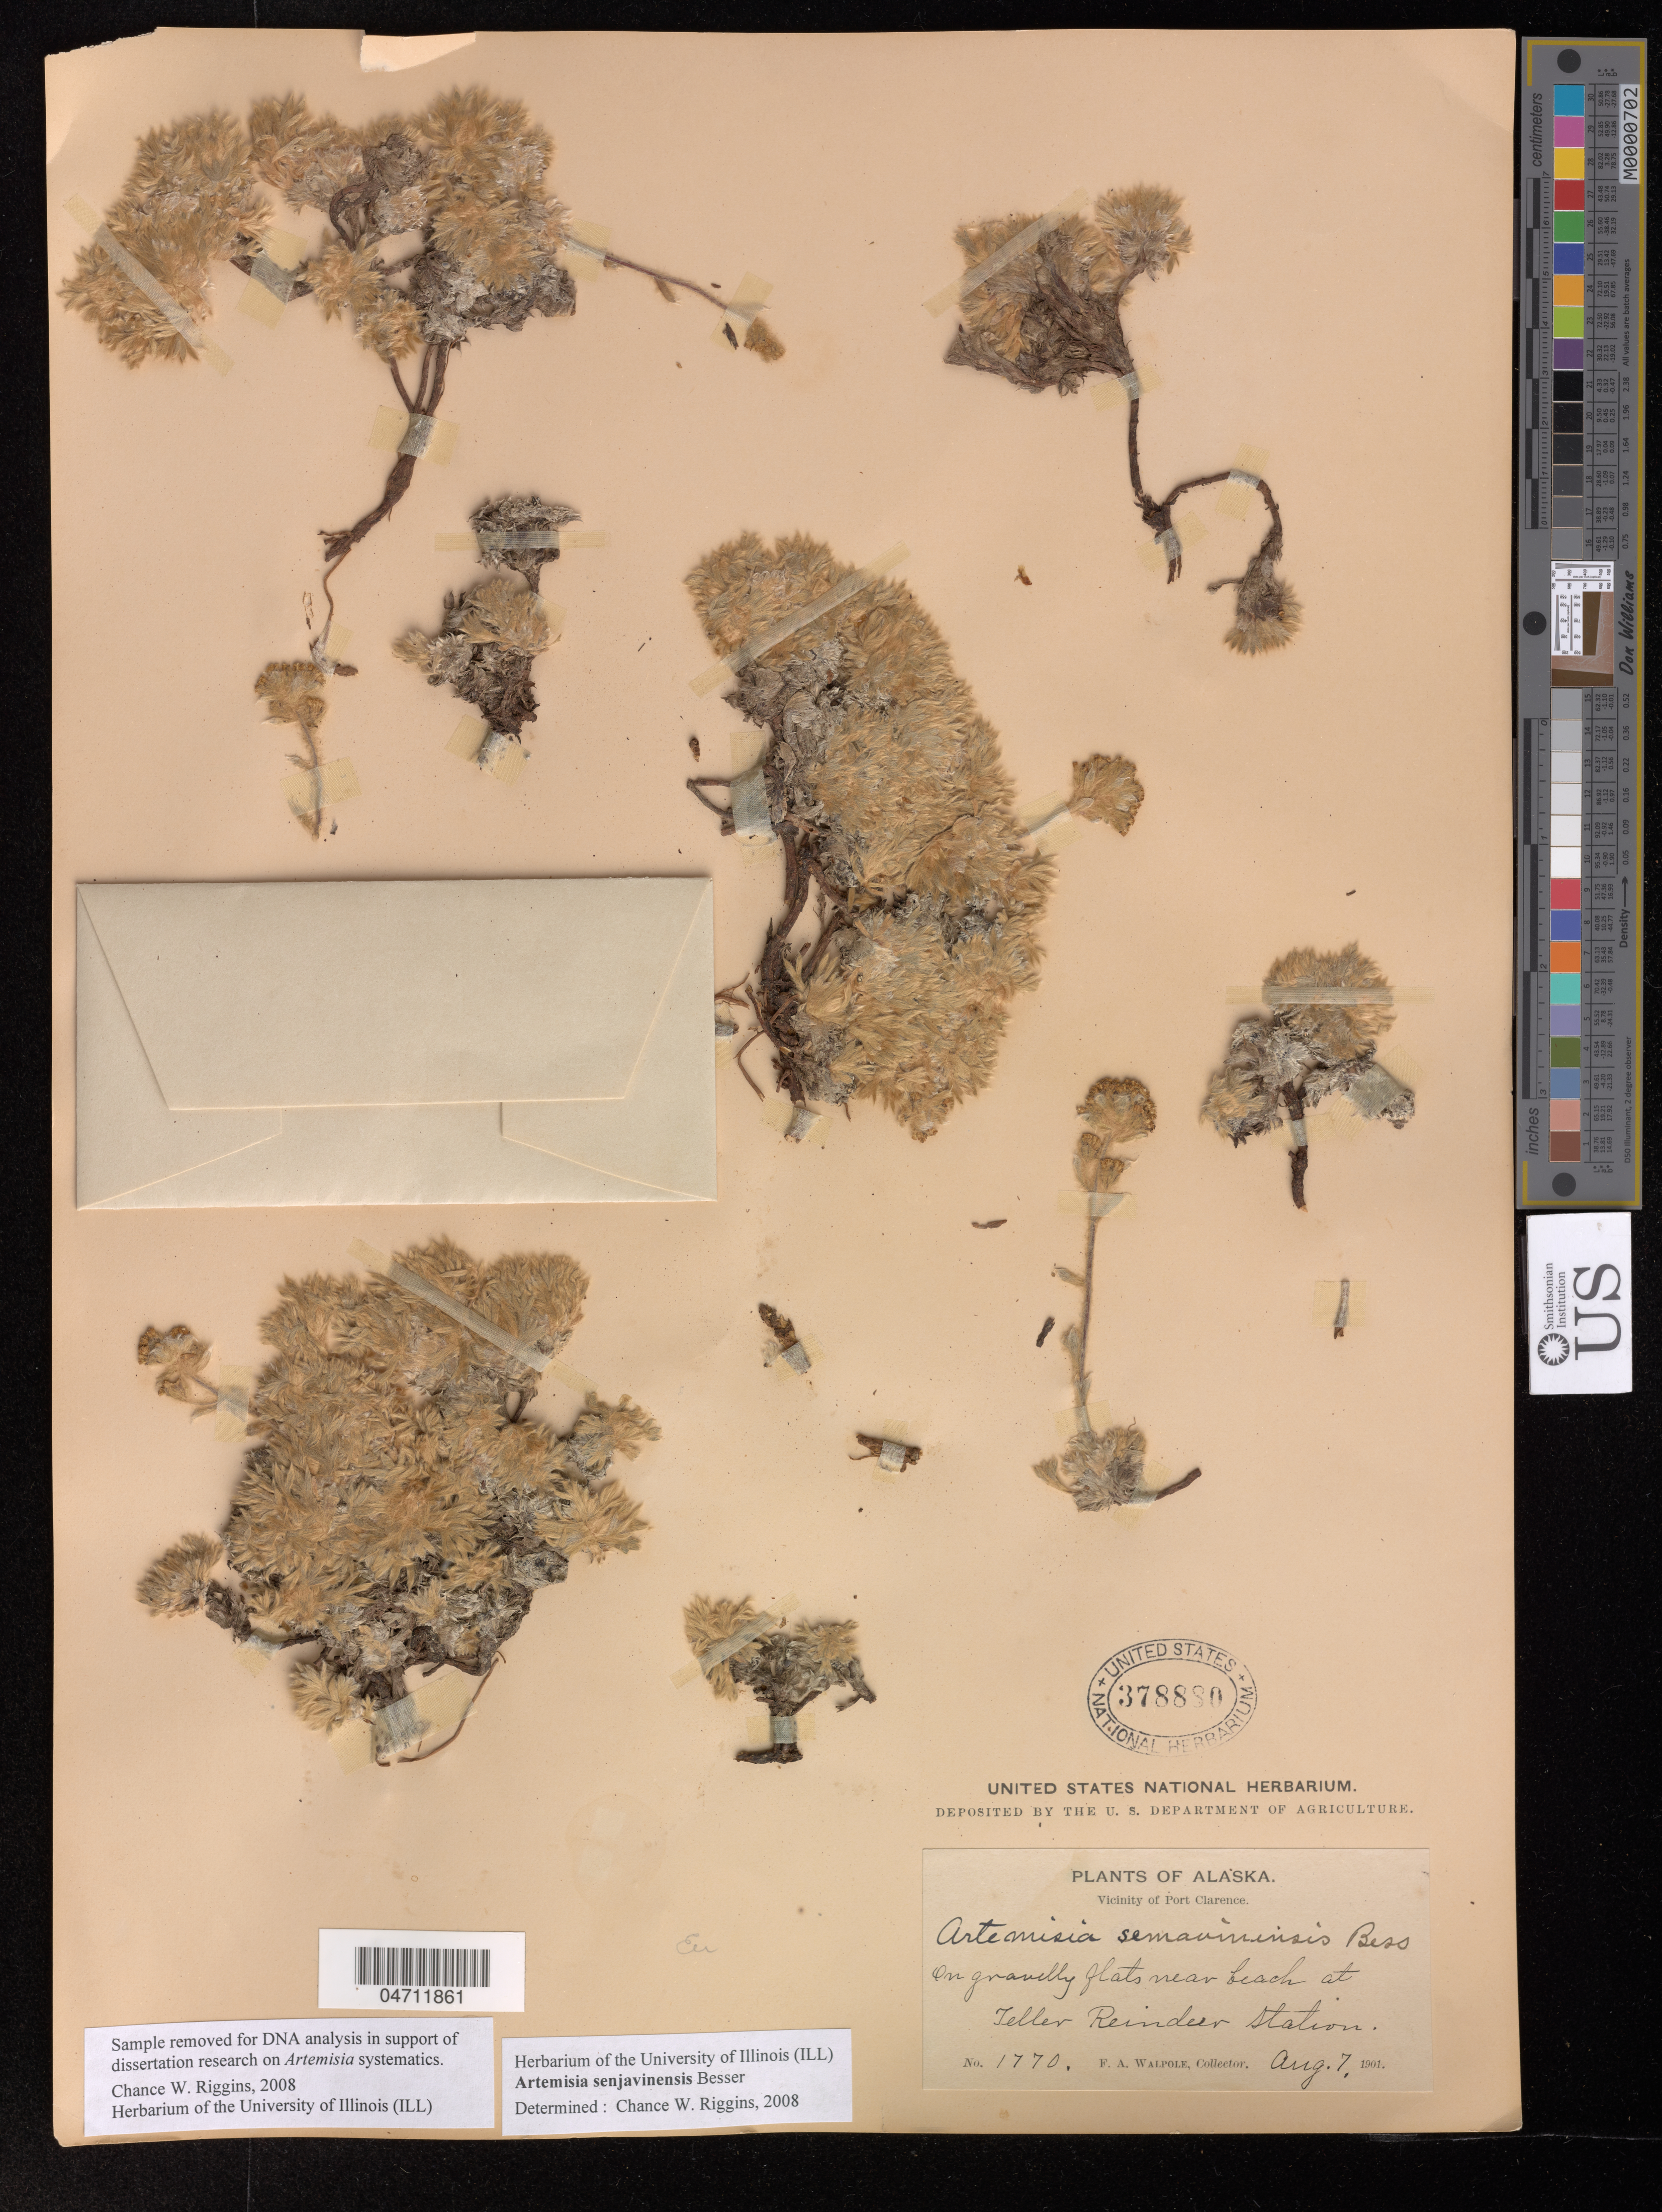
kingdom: Plantae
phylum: Tracheophyta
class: Magnoliopsida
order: Asterales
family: Asteraceae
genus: Artemisia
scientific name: Artemisia senjavinensis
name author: Besser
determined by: Riggins, Chance W.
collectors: F. Walpole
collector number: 1770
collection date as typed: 07 Aug 1901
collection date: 1901-08-07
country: United States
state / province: Alaska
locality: Teller Reindeer Station, Mission Creek, Port Clarence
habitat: On gravelly flats near beach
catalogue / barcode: US 378880